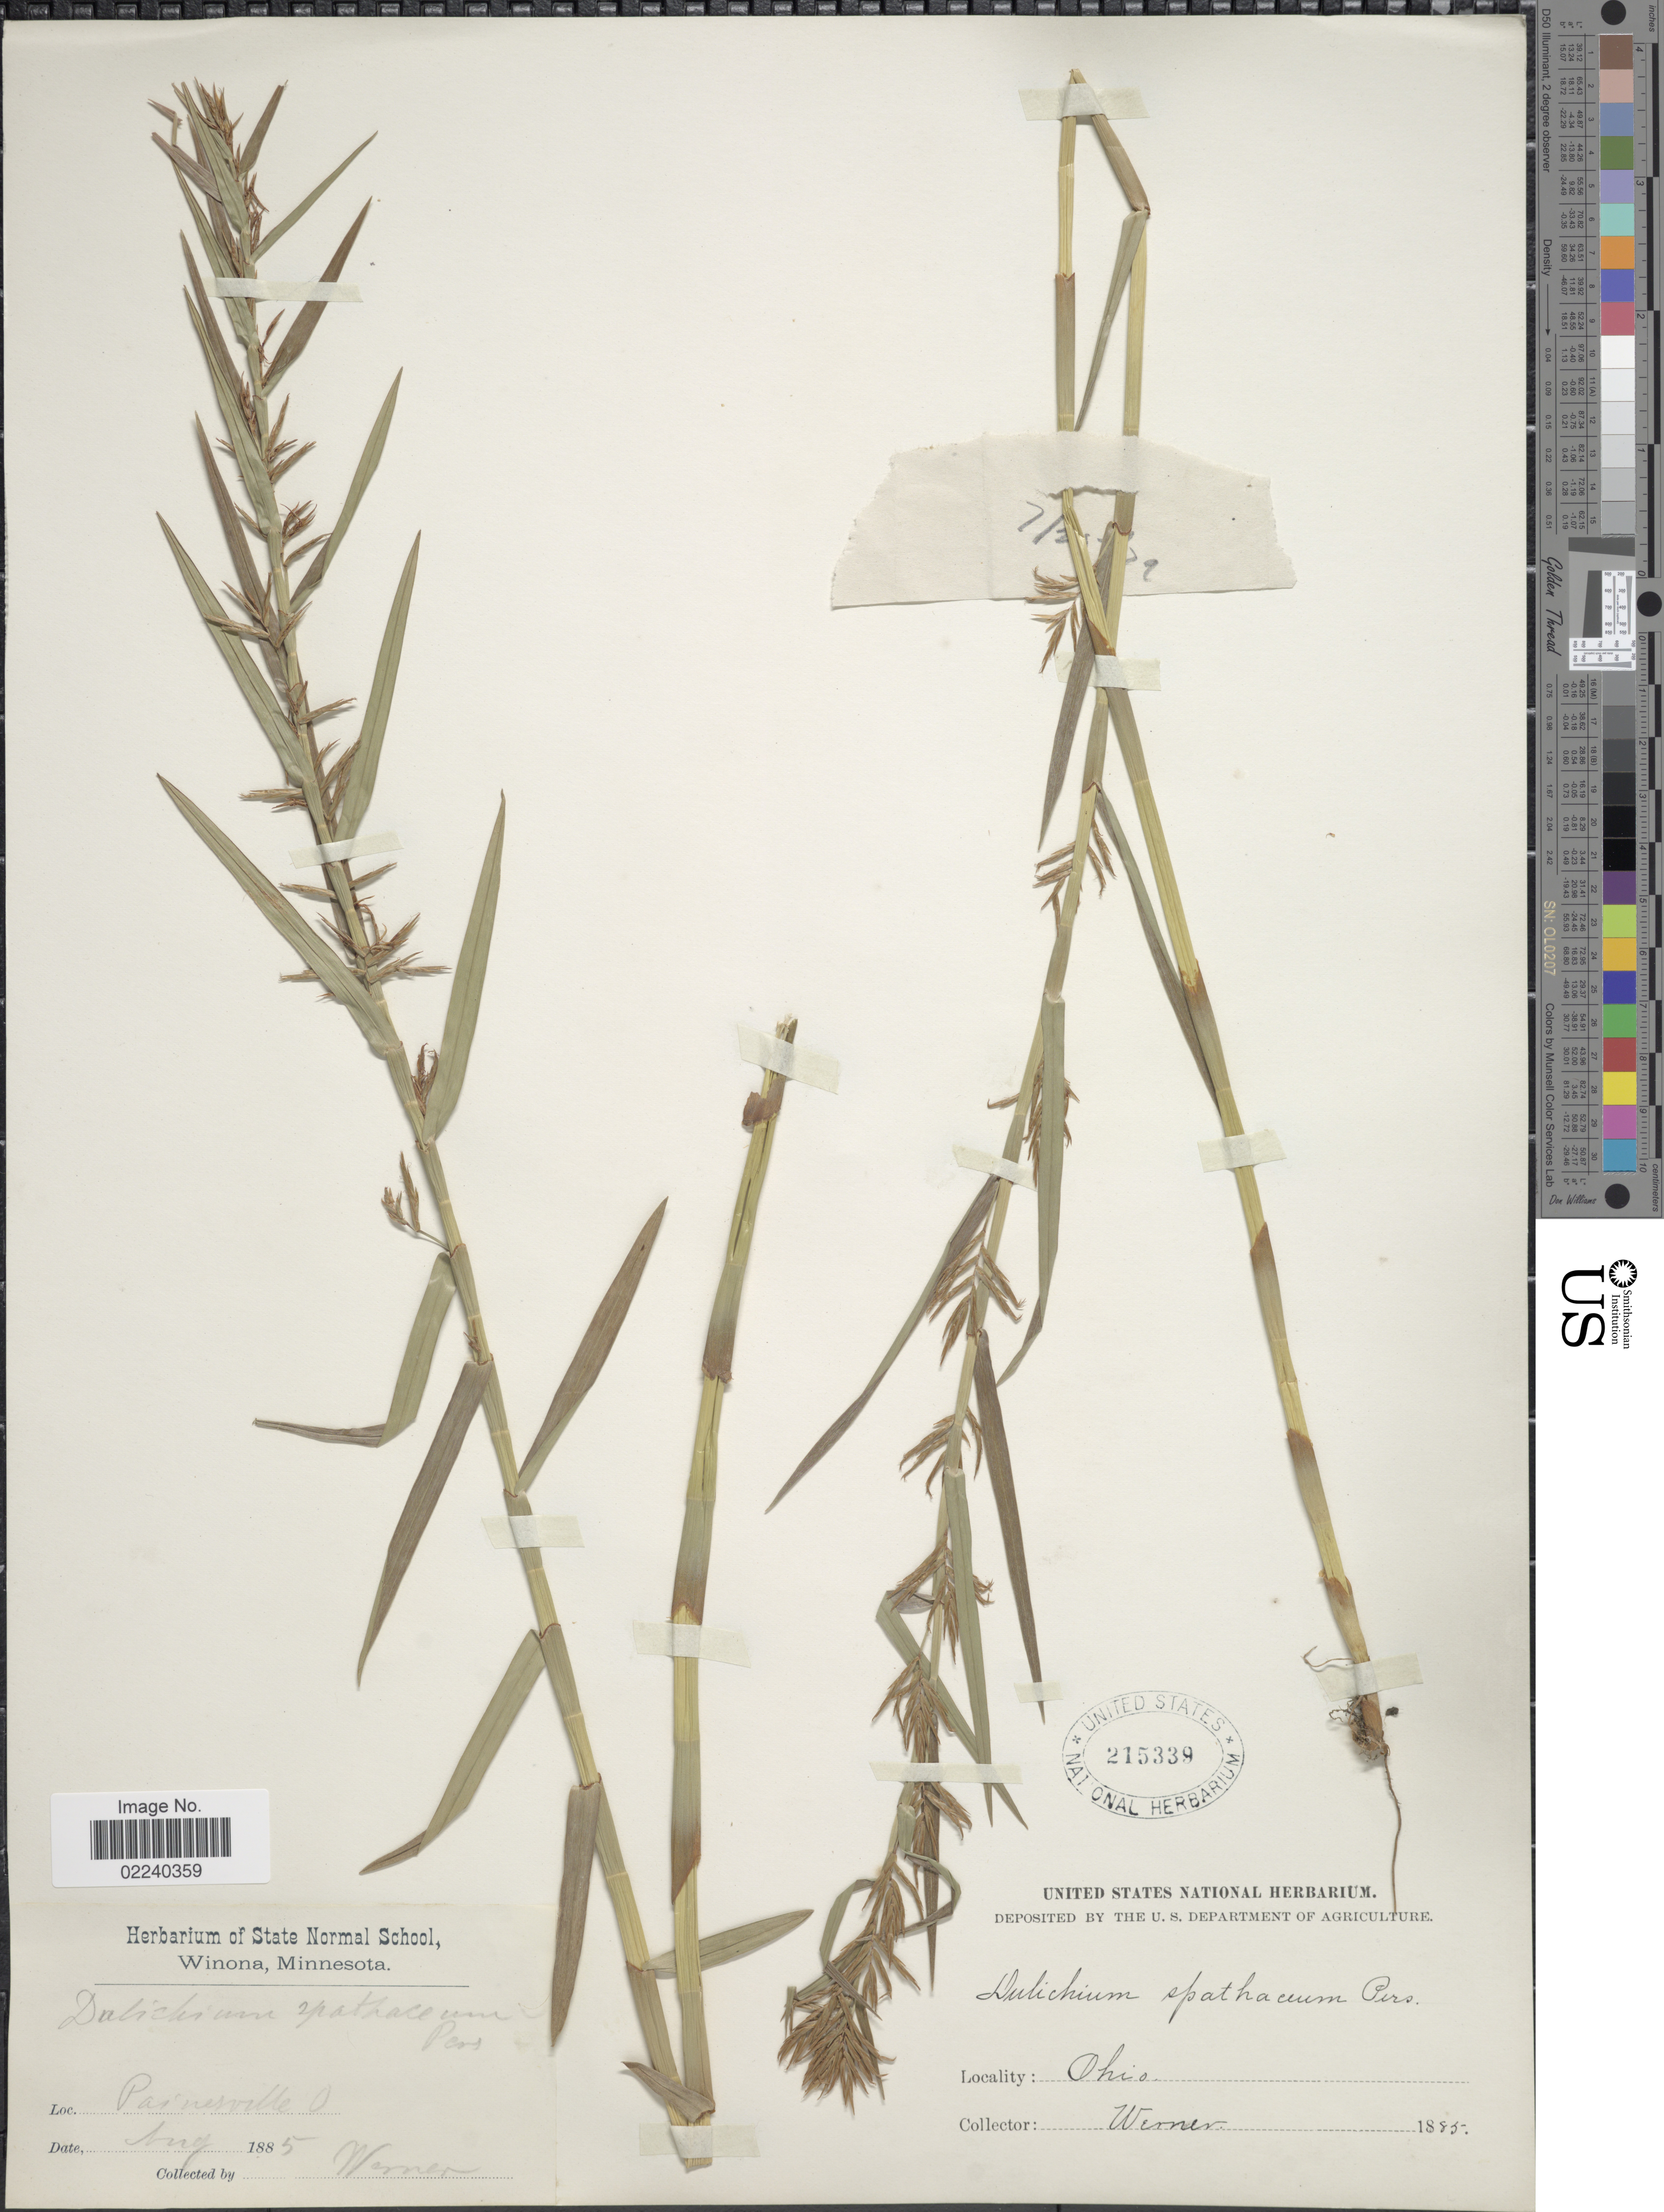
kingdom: Plantae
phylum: Tracheophyta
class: Liliopsida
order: Poales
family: Cyperaceae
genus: Dulichium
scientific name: Dulichium arundinaceum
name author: (L.) Britton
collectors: -. Werner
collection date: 1885-08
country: United States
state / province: Ohio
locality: Painesville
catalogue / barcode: US 215339